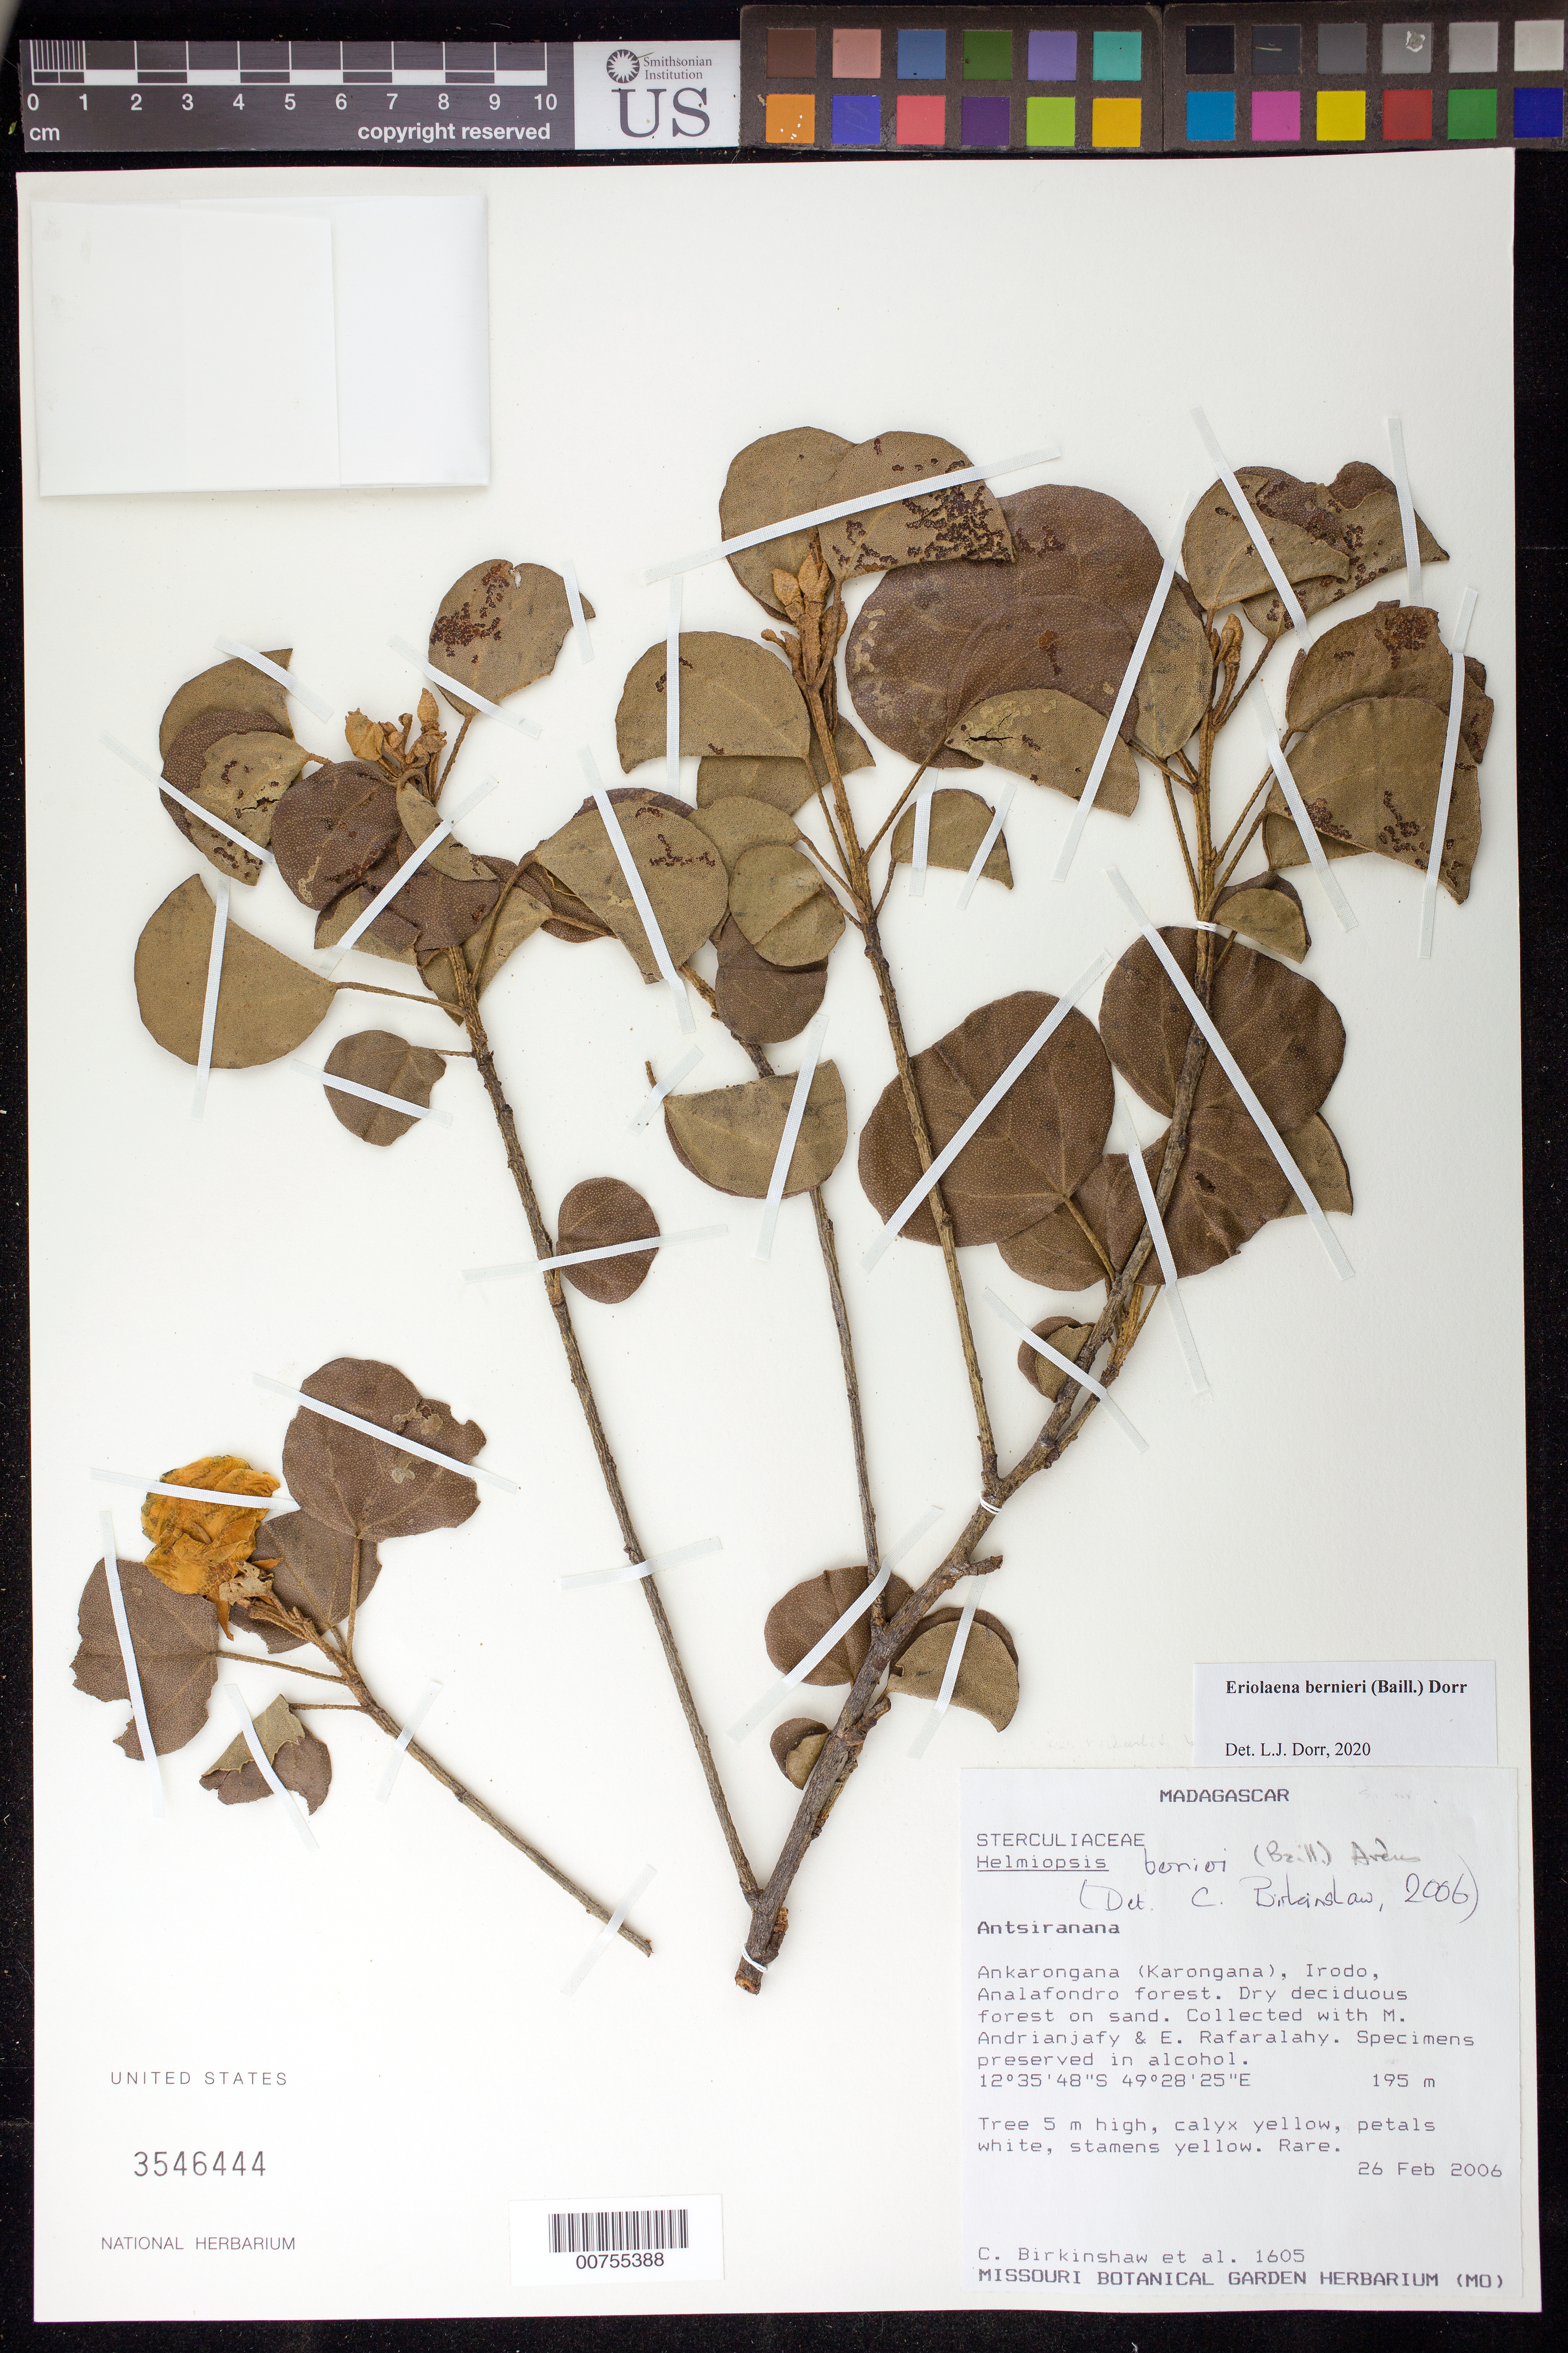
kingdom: Plantae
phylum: Tracheophyta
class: Magnoliopsida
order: Malvales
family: Malvaceae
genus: Eriolaena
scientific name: Eriolaena bernieri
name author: (Baill.) Dorr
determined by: Dorr, L. J., (BOT), Smithsonian Institution - National Museum of Natural History (UNITED STATES)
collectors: C. R. Birkinshaw & et al.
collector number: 1605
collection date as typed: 26 Feb 2006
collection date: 2006-02-26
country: Madagascar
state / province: Diana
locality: Ankarongana (Karongana), Irodo, Analafondro forest.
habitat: Dry, desiduous forest on sand.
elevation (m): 195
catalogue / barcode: US 3546444